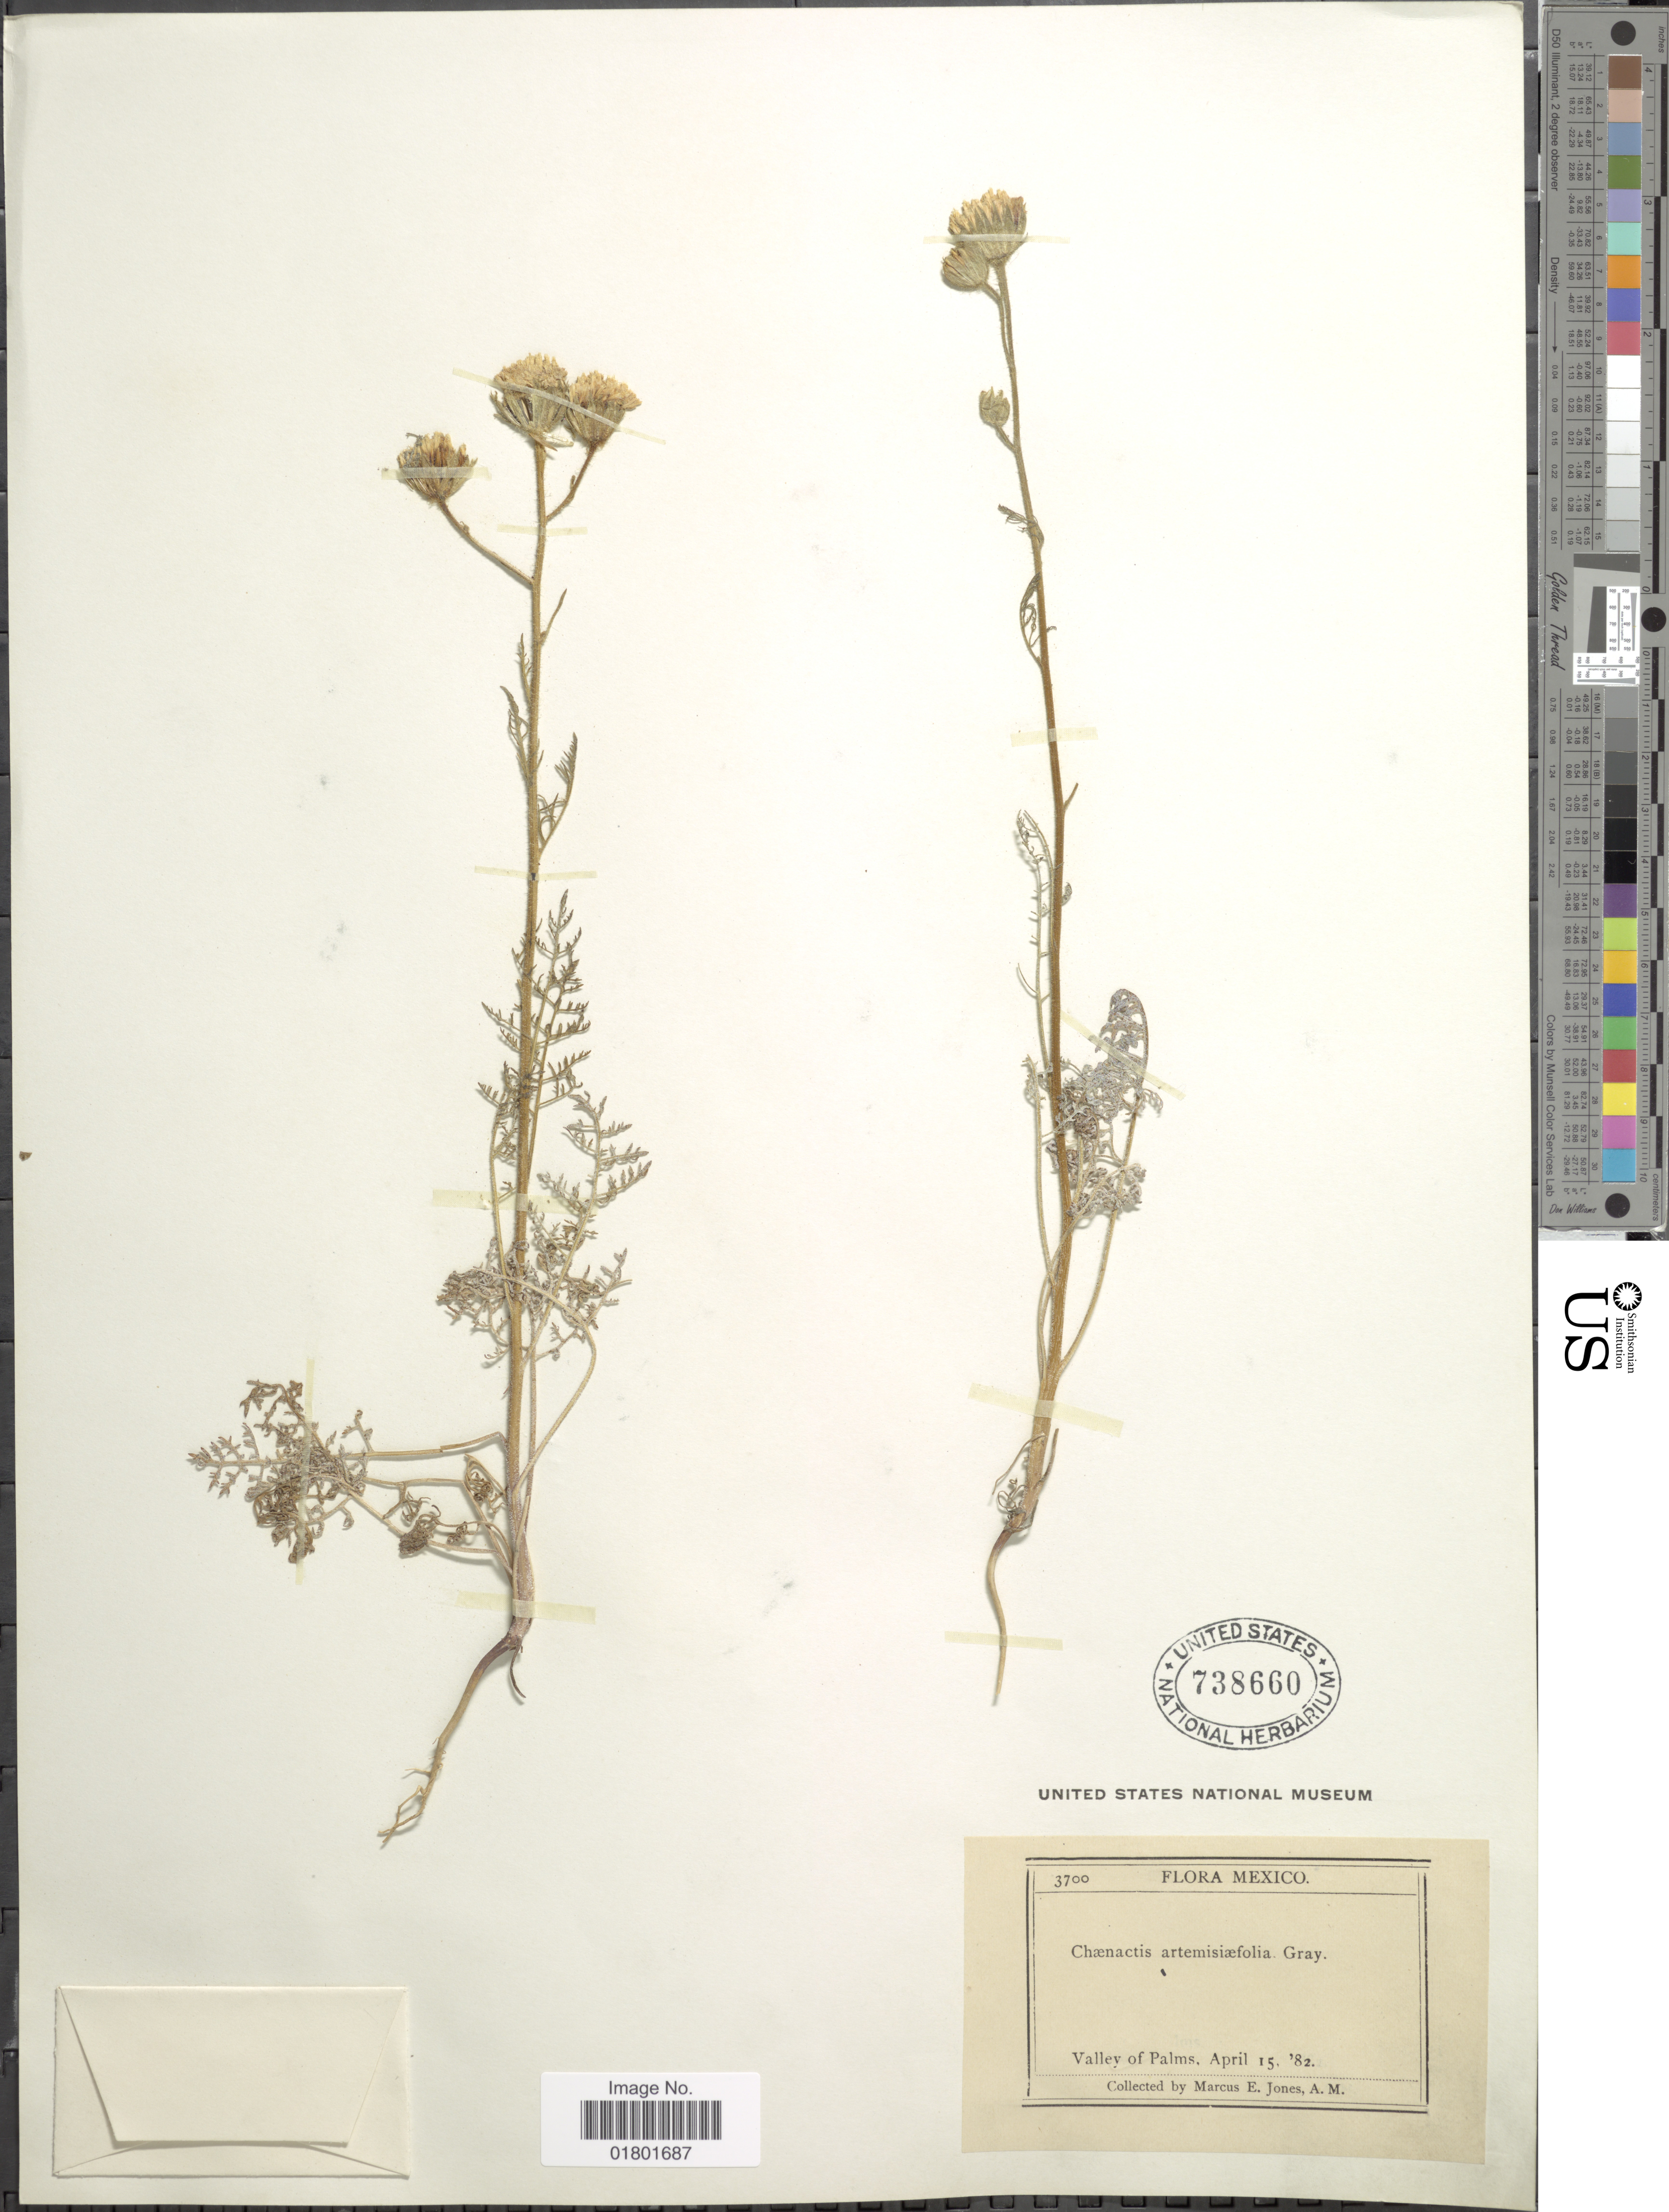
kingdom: Plantae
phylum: Tracheophyta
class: Magnoliopsida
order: Asterales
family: Asteraceae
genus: Chaenactis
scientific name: Chaenactis artemisiifolia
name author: A. Gray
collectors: M. E. Jones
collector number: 3700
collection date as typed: Transcribed d/m/y: 15/4/82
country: Mexico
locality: Valley of Palms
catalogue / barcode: US 738660